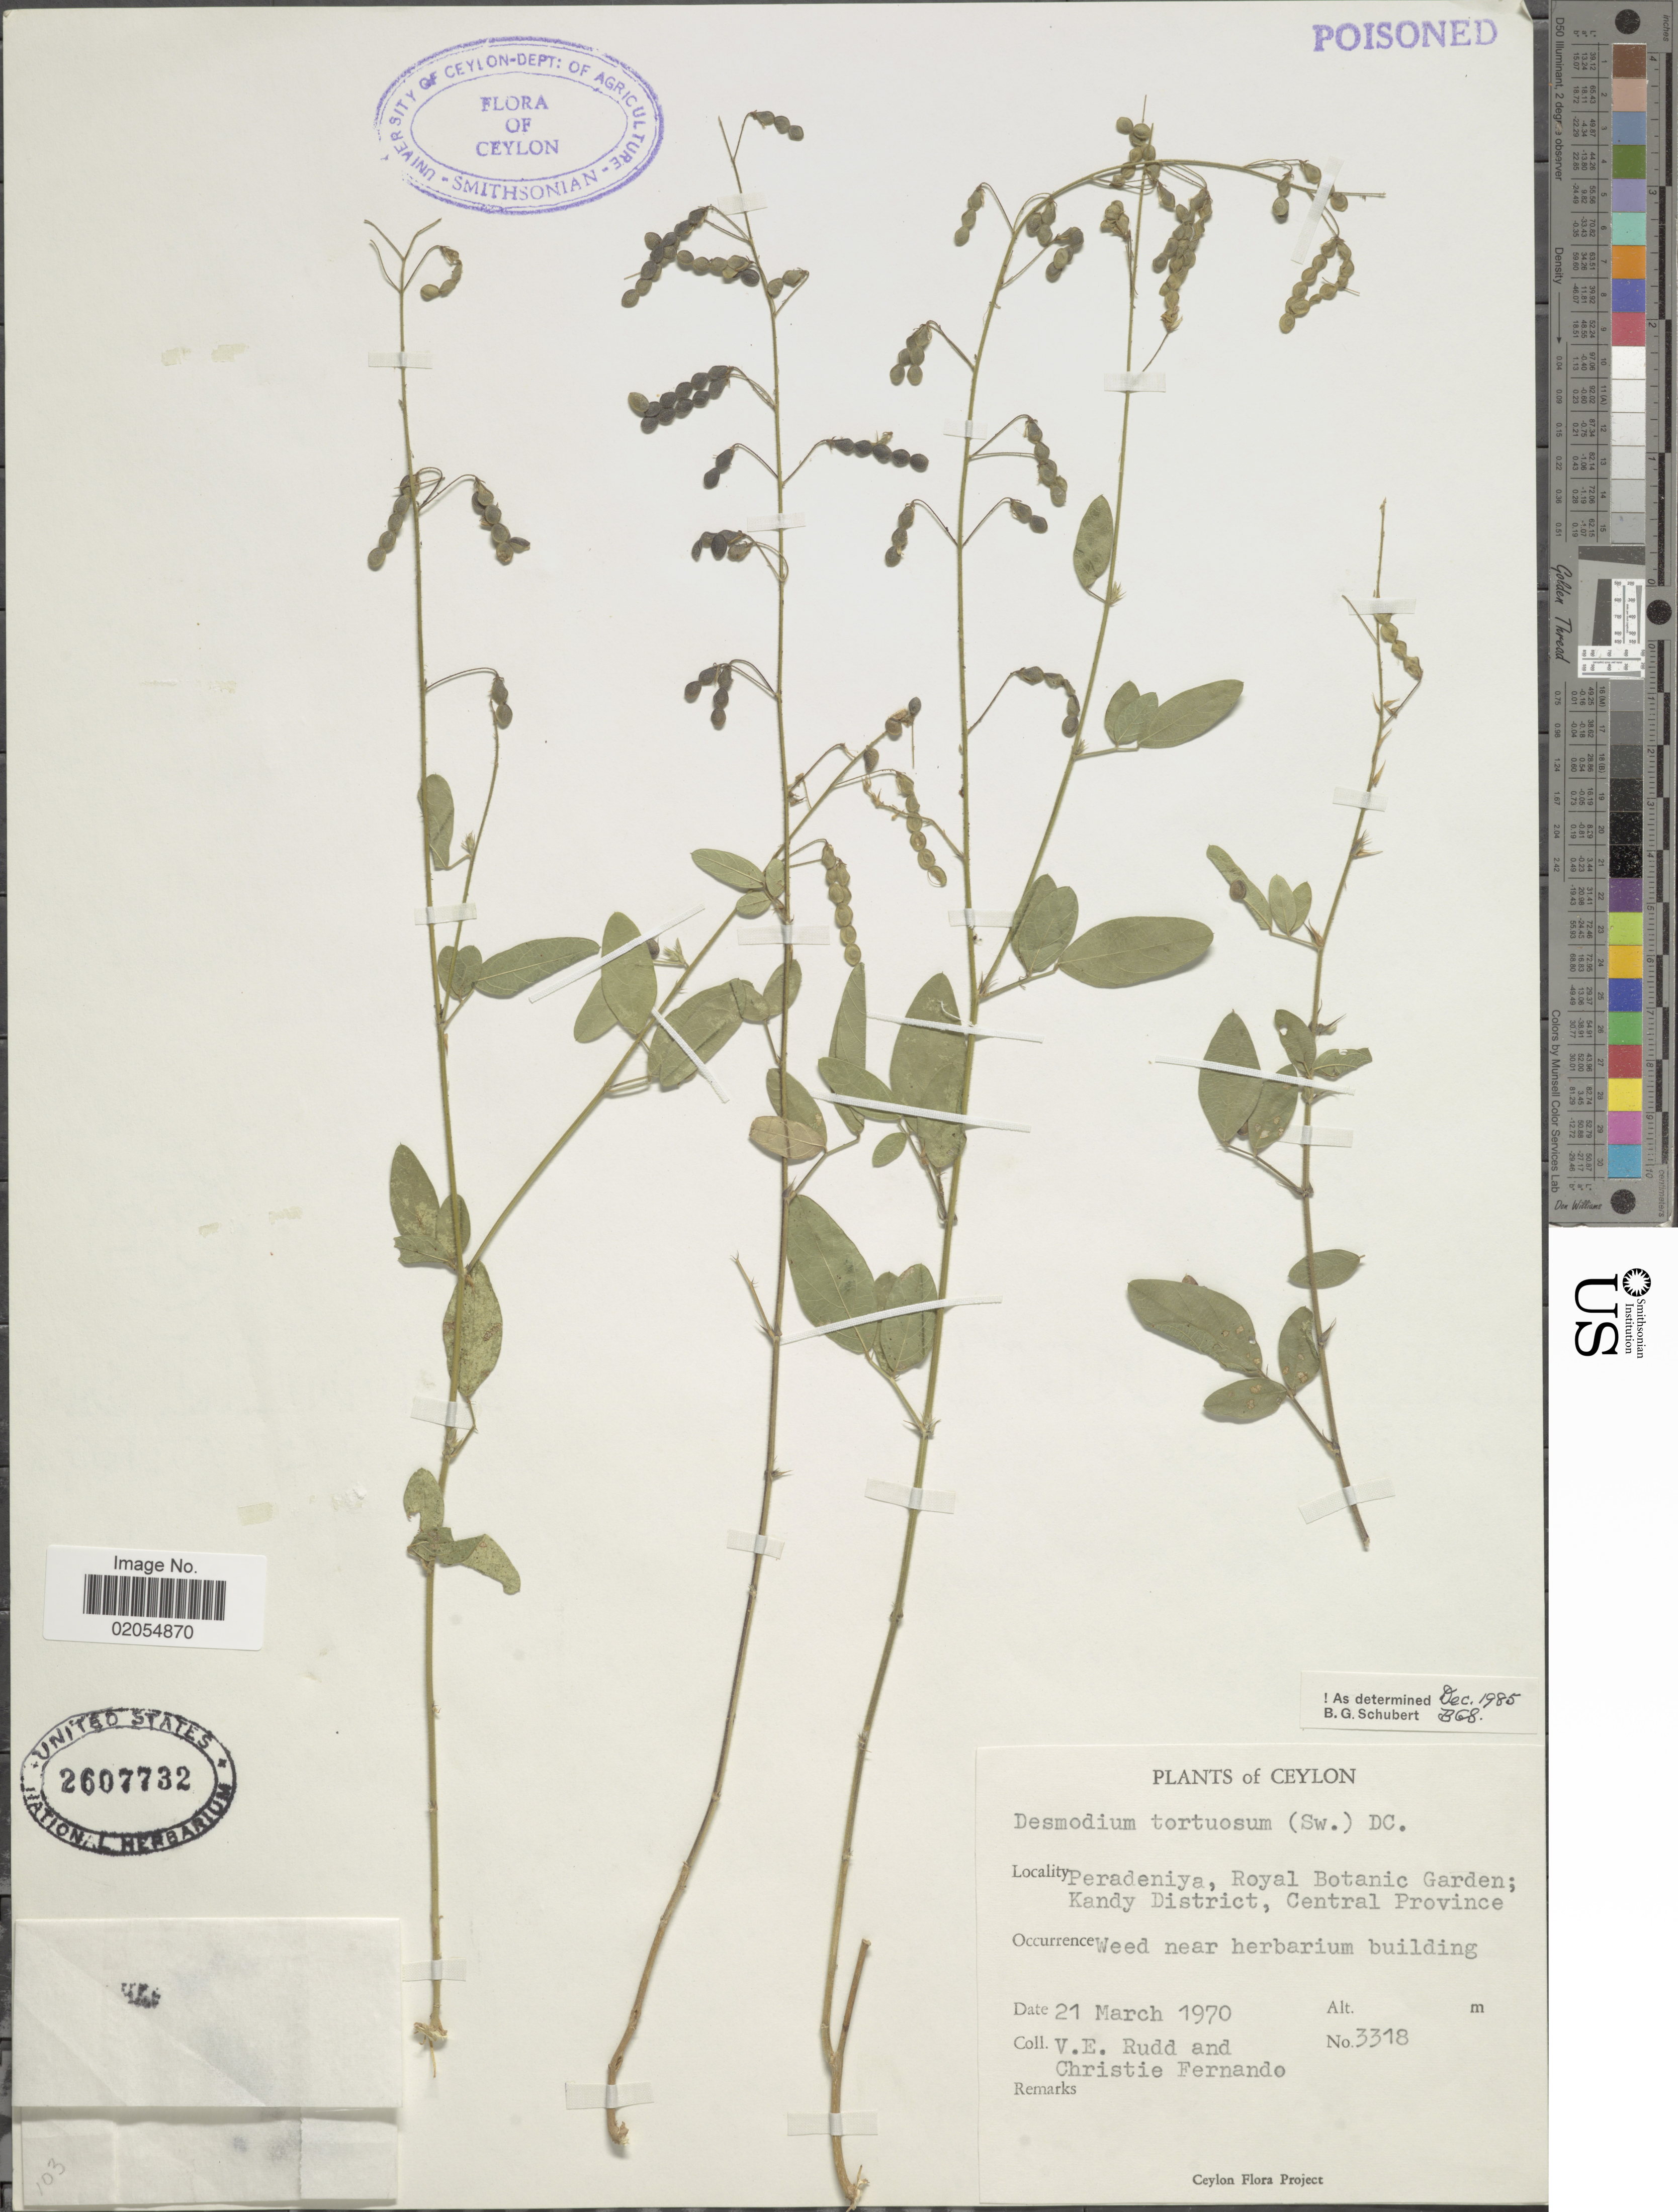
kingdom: Plantae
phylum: Tracheophyta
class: Magnoliopsida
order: Fabales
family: Fabaceae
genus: Desmodium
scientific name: Desmodium tortuosum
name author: (Sw.) DC.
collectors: V. E. Rudd & C. Fernando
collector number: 3318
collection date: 1970-03-21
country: Sri Lanka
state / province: Central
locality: Ceylon, Peradeniya, Royal Botanic Garden; Kandy District, Central Province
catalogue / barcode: US 2607732